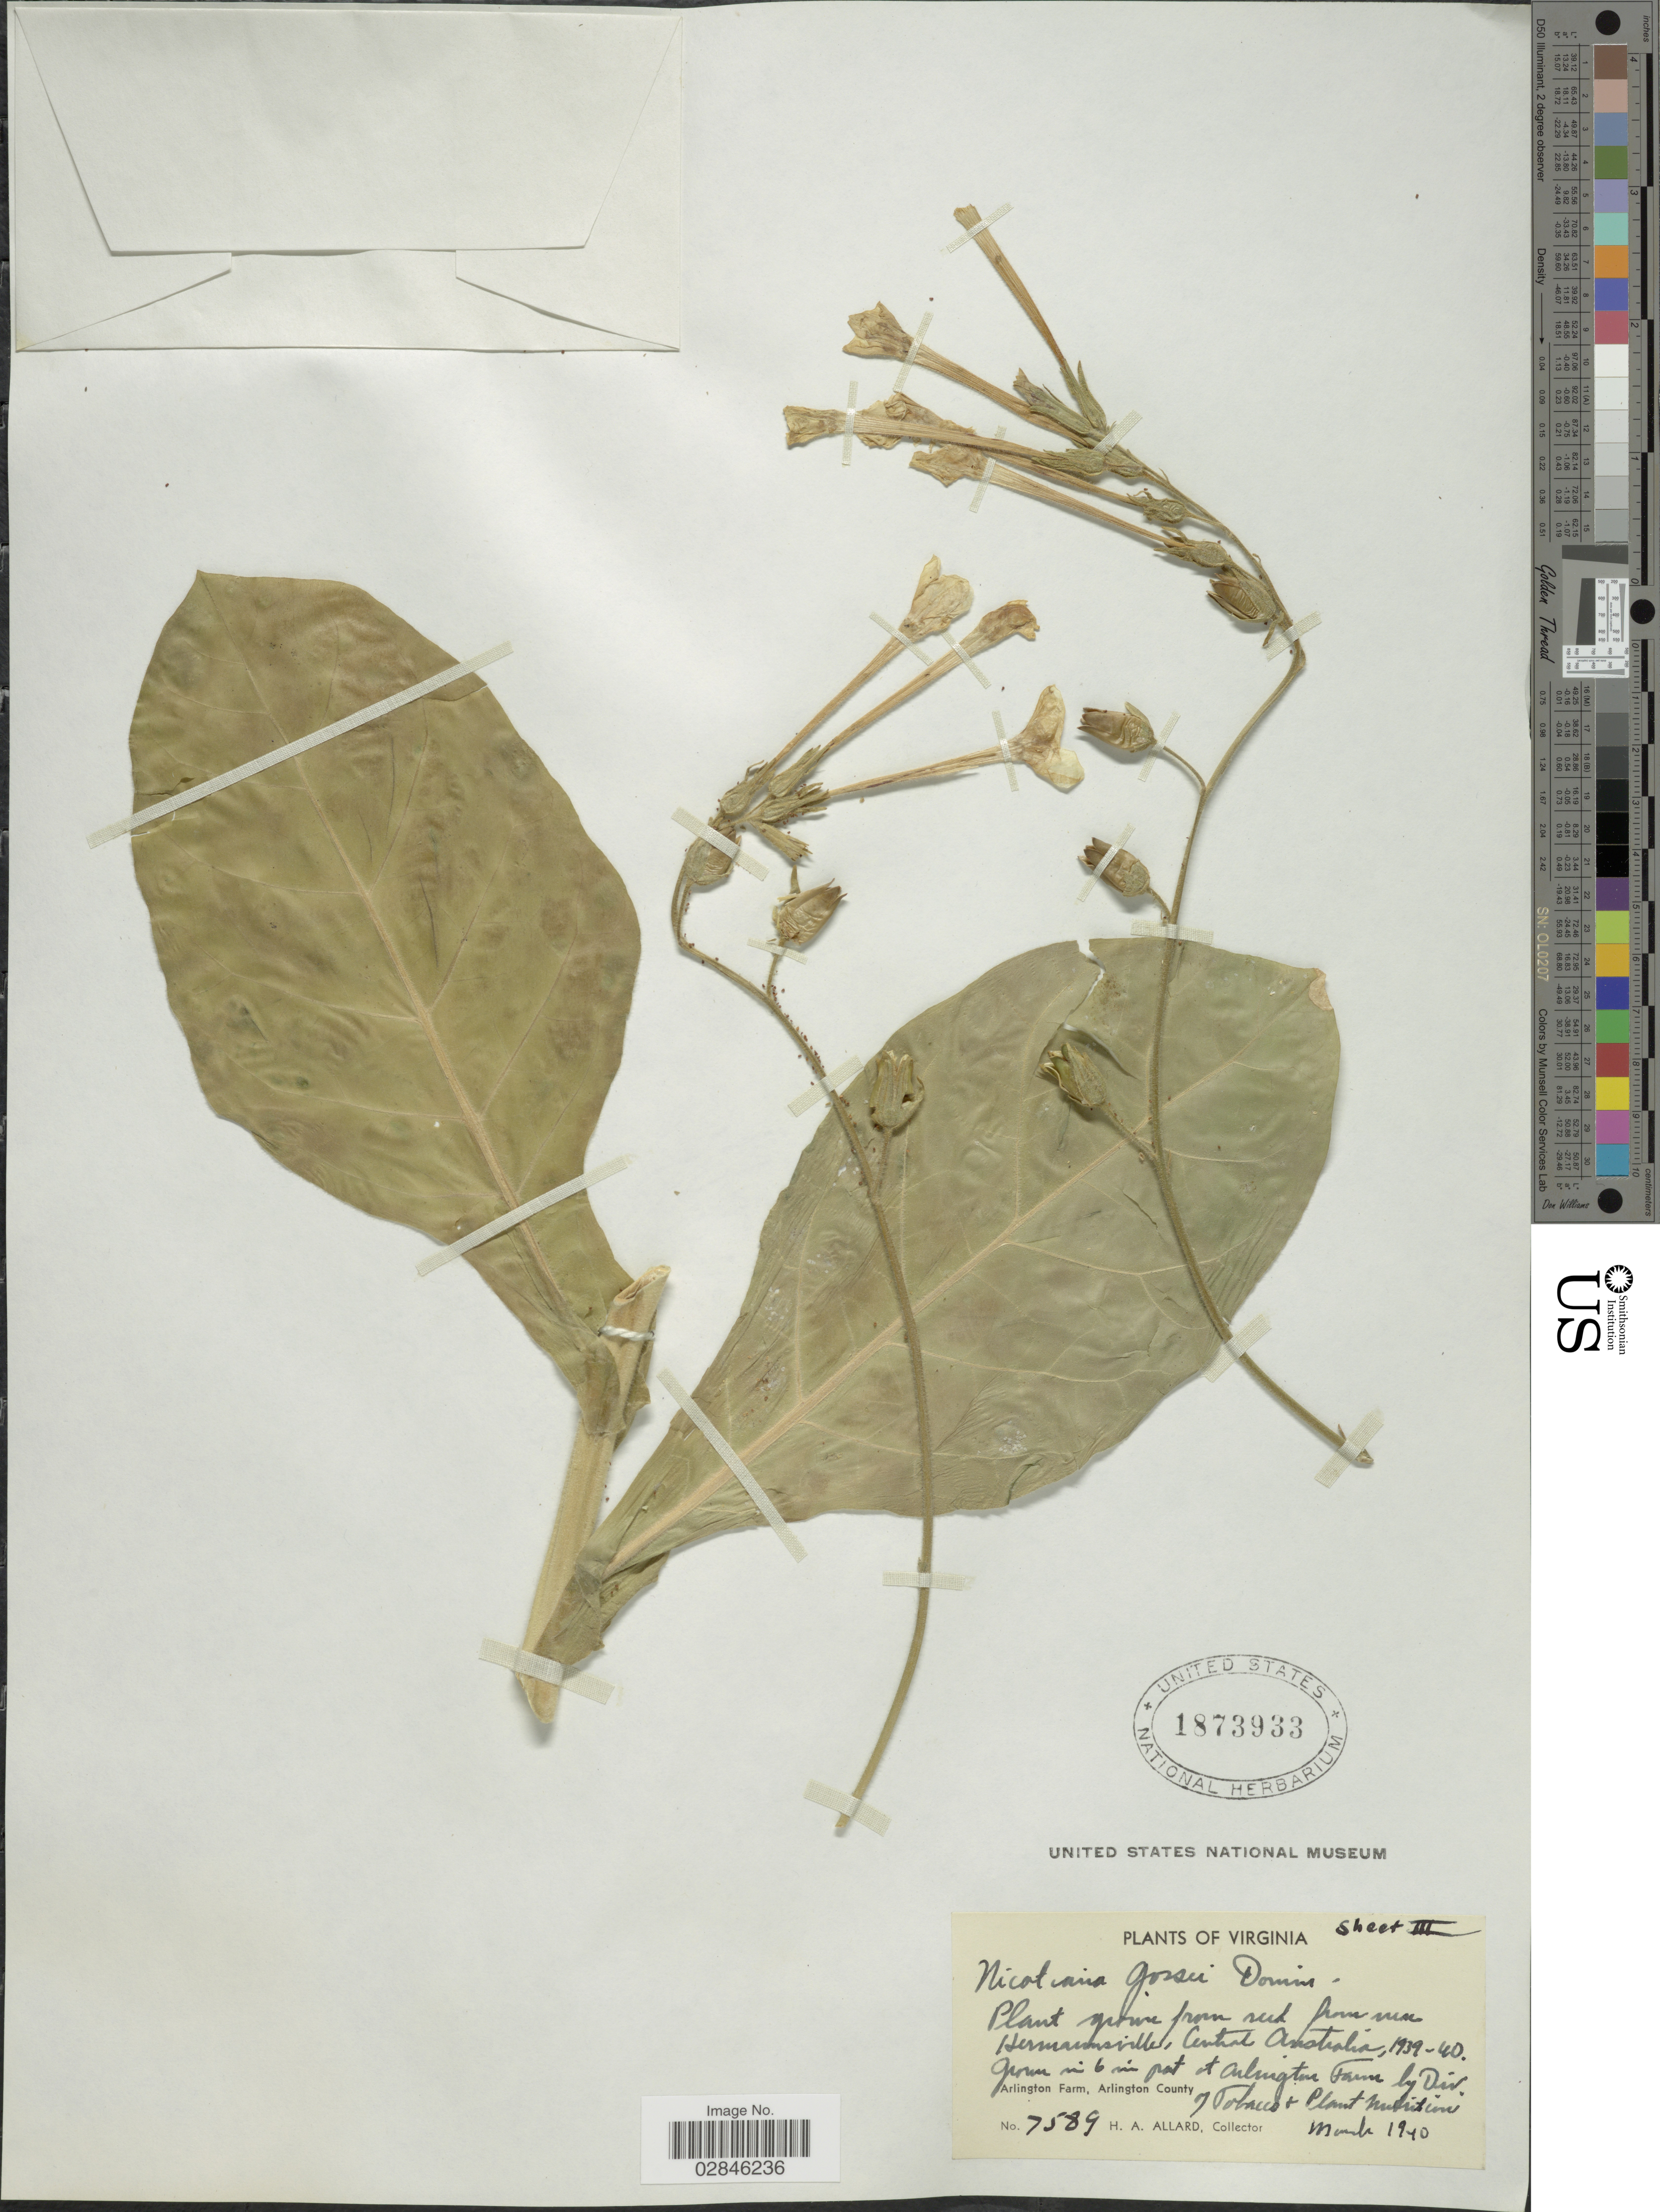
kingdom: Plantae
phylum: Tracheophyta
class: Magnoliopsida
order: Solanales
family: Solanaceae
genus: Nicotiana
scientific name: Nicotiana gossei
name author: Domin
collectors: H. A. Allard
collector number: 7589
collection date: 1940-03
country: United States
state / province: Virginia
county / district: Arlington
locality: Arlington Farm, Arlington County.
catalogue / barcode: US 1873933